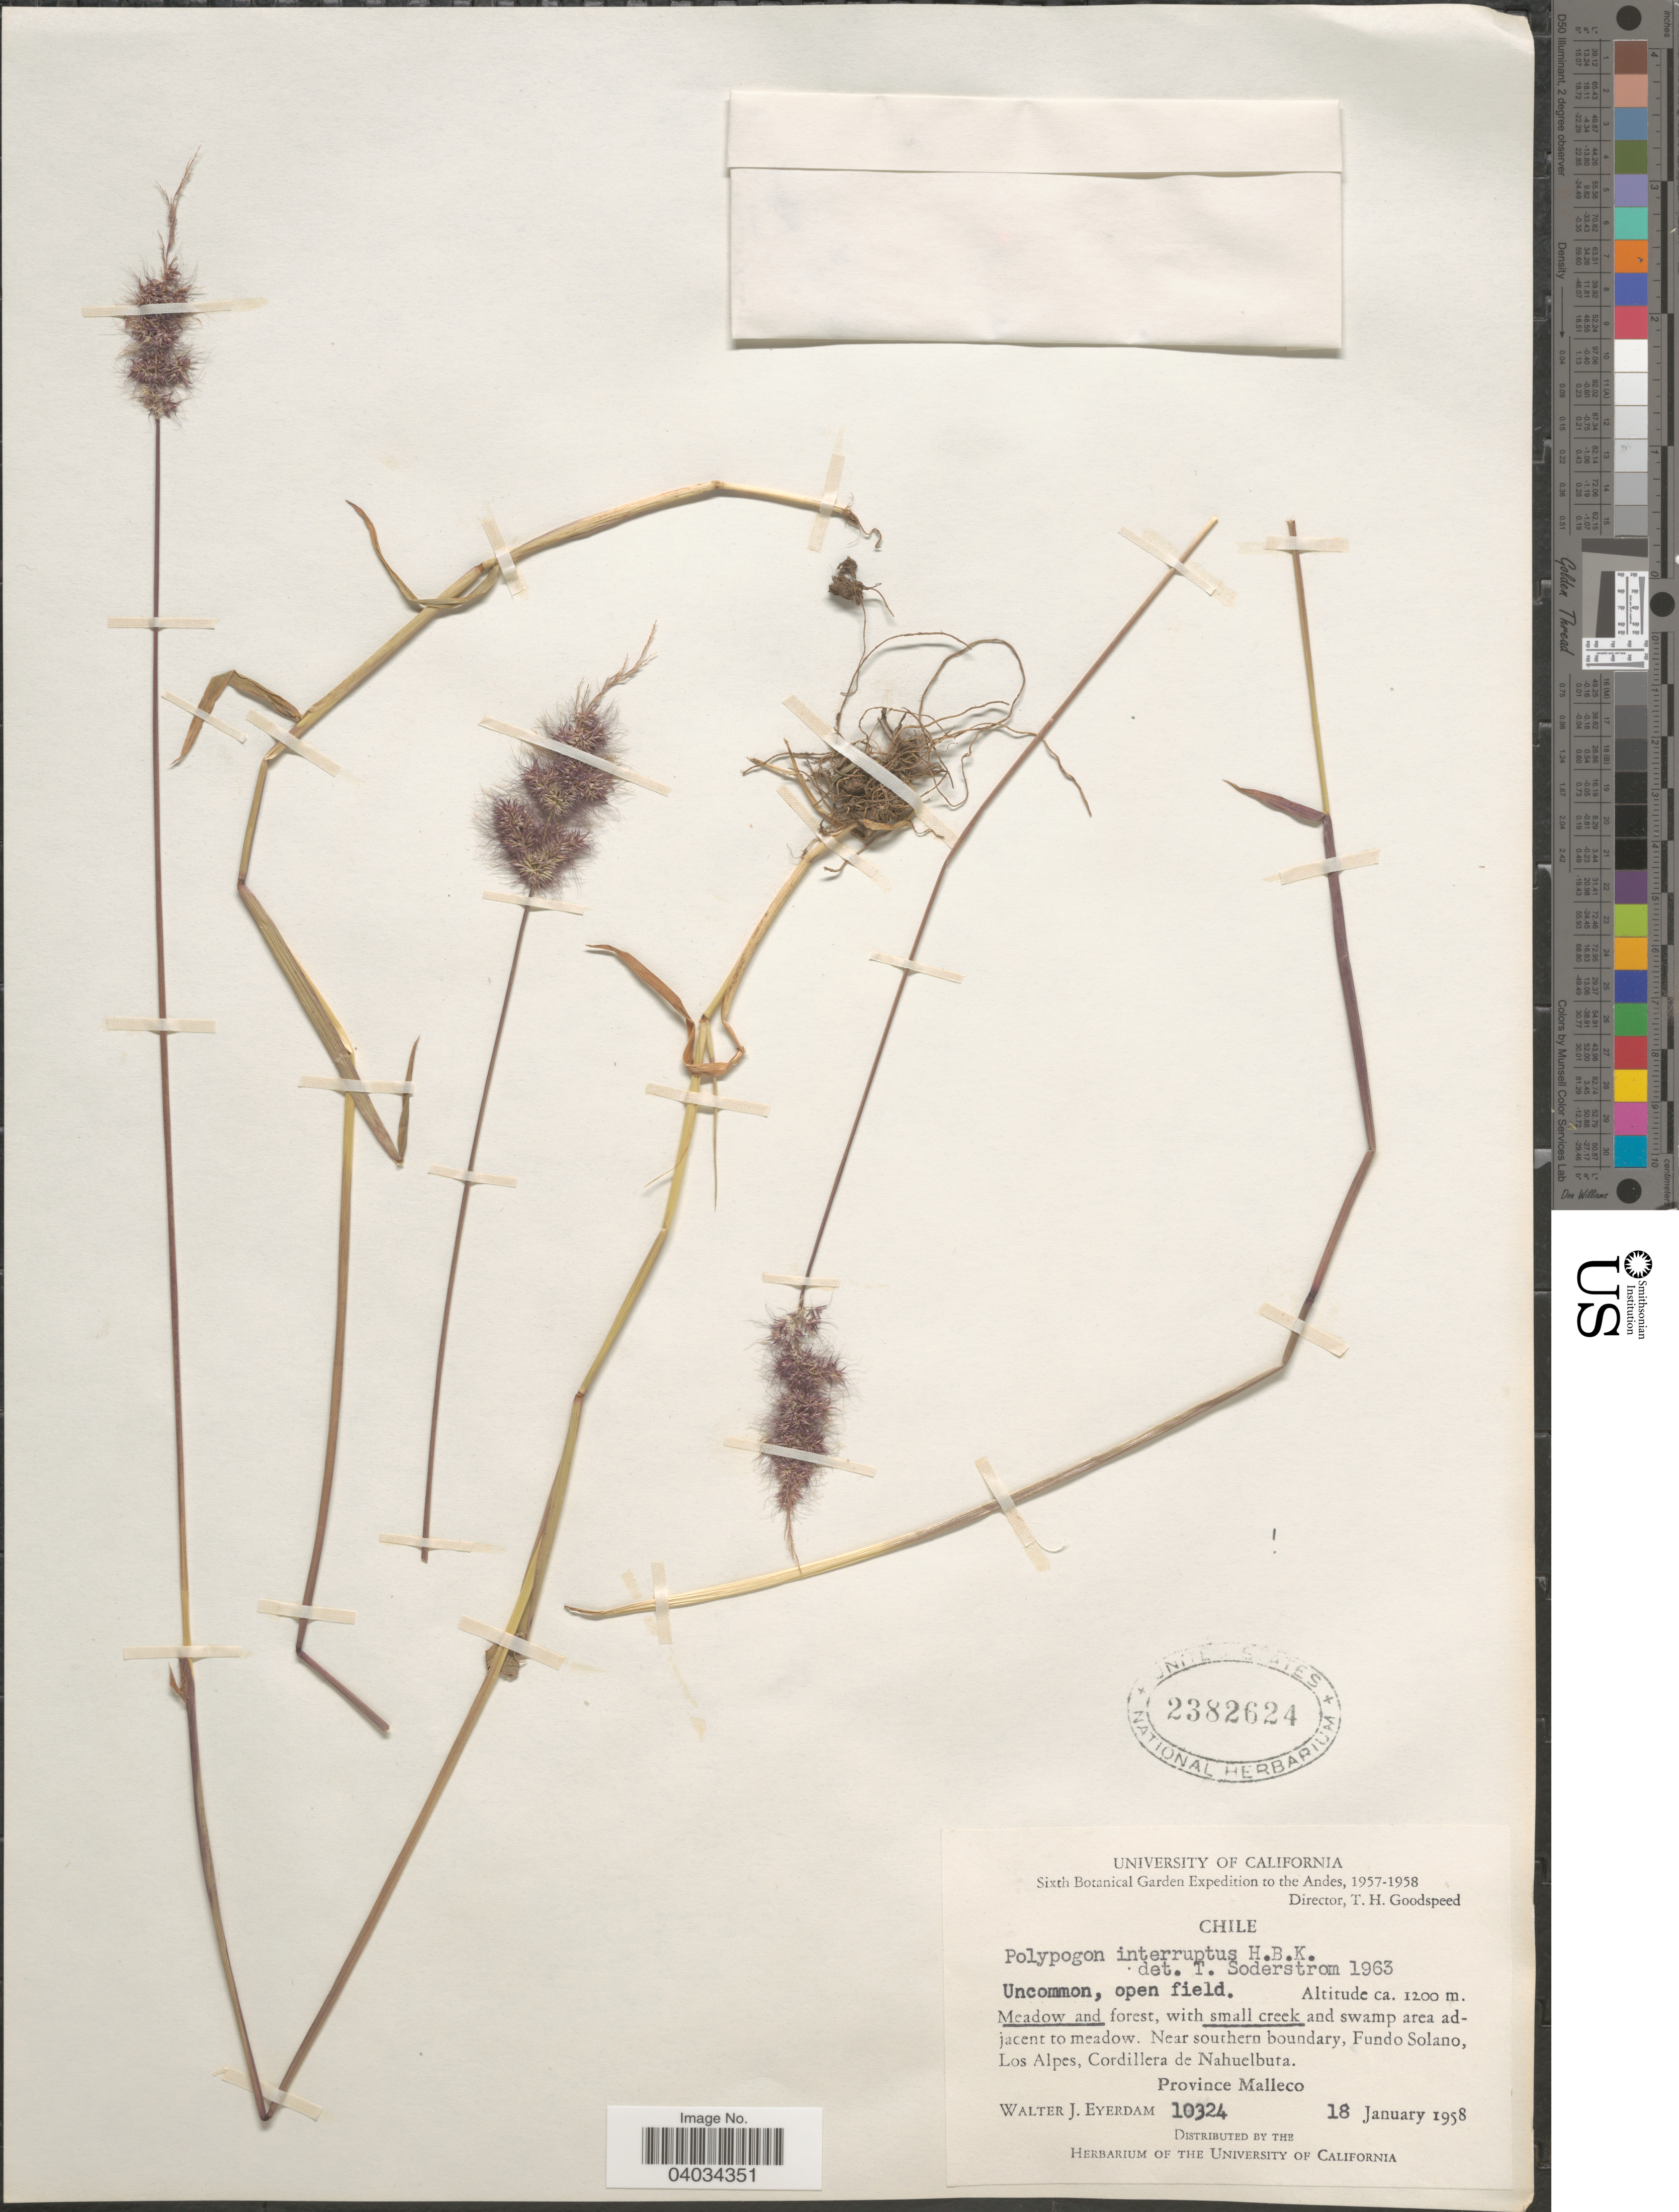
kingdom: Plantae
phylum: Tracheophyta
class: Liliopsida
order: Poales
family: Poaceae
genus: Polypogon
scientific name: Polypogon interruptus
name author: Kunth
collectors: W. J. Eyerdam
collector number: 10324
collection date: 1958-01-18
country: Chile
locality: The Andes. Near southern boundary, Fundo Solano, Los Alpes, Cordillera de Nahuelbuta. Province Malleco.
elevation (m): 1200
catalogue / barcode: US 2382624